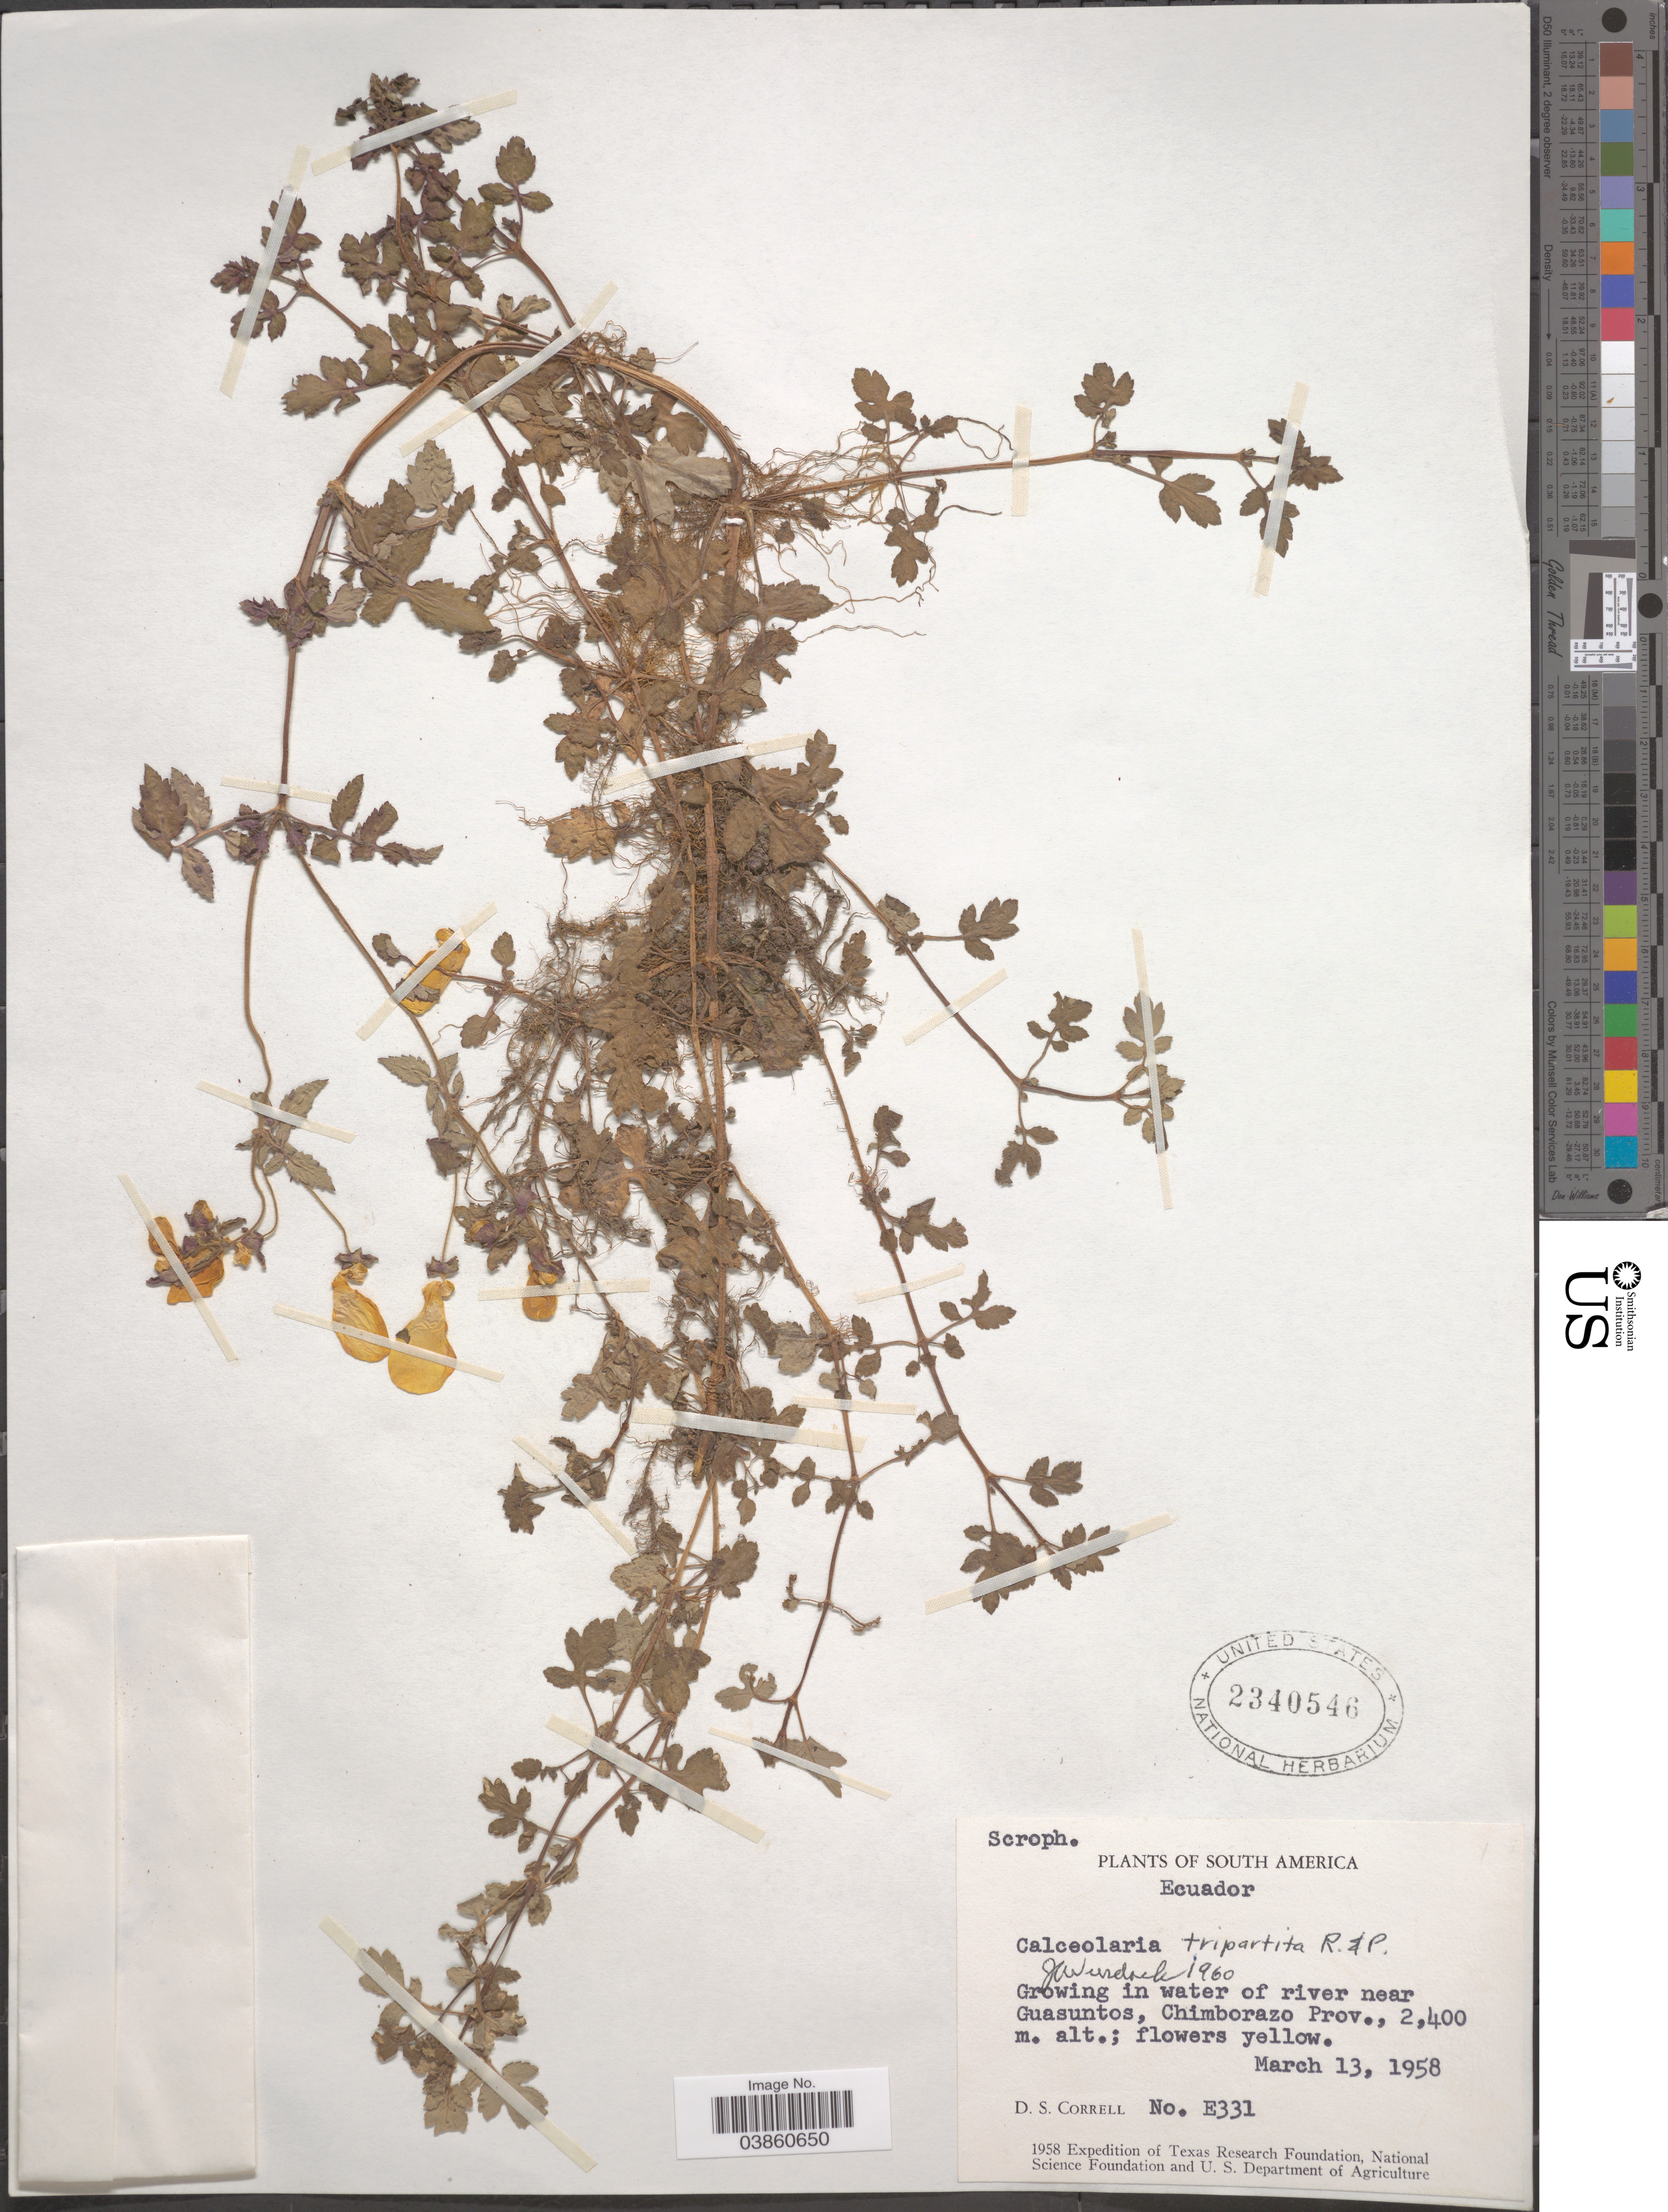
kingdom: Plantae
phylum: Tracheophyta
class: Magnoliopsida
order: Lamiales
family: Calceolariaceae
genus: Calceolaria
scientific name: Calceolaria tripartita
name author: Ruiz & Pav.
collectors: D. S. Correll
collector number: E331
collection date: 1958-03-13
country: Ecuador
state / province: Chimborazo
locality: In river water near Guasuntos.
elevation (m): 2400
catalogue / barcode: US 2340546